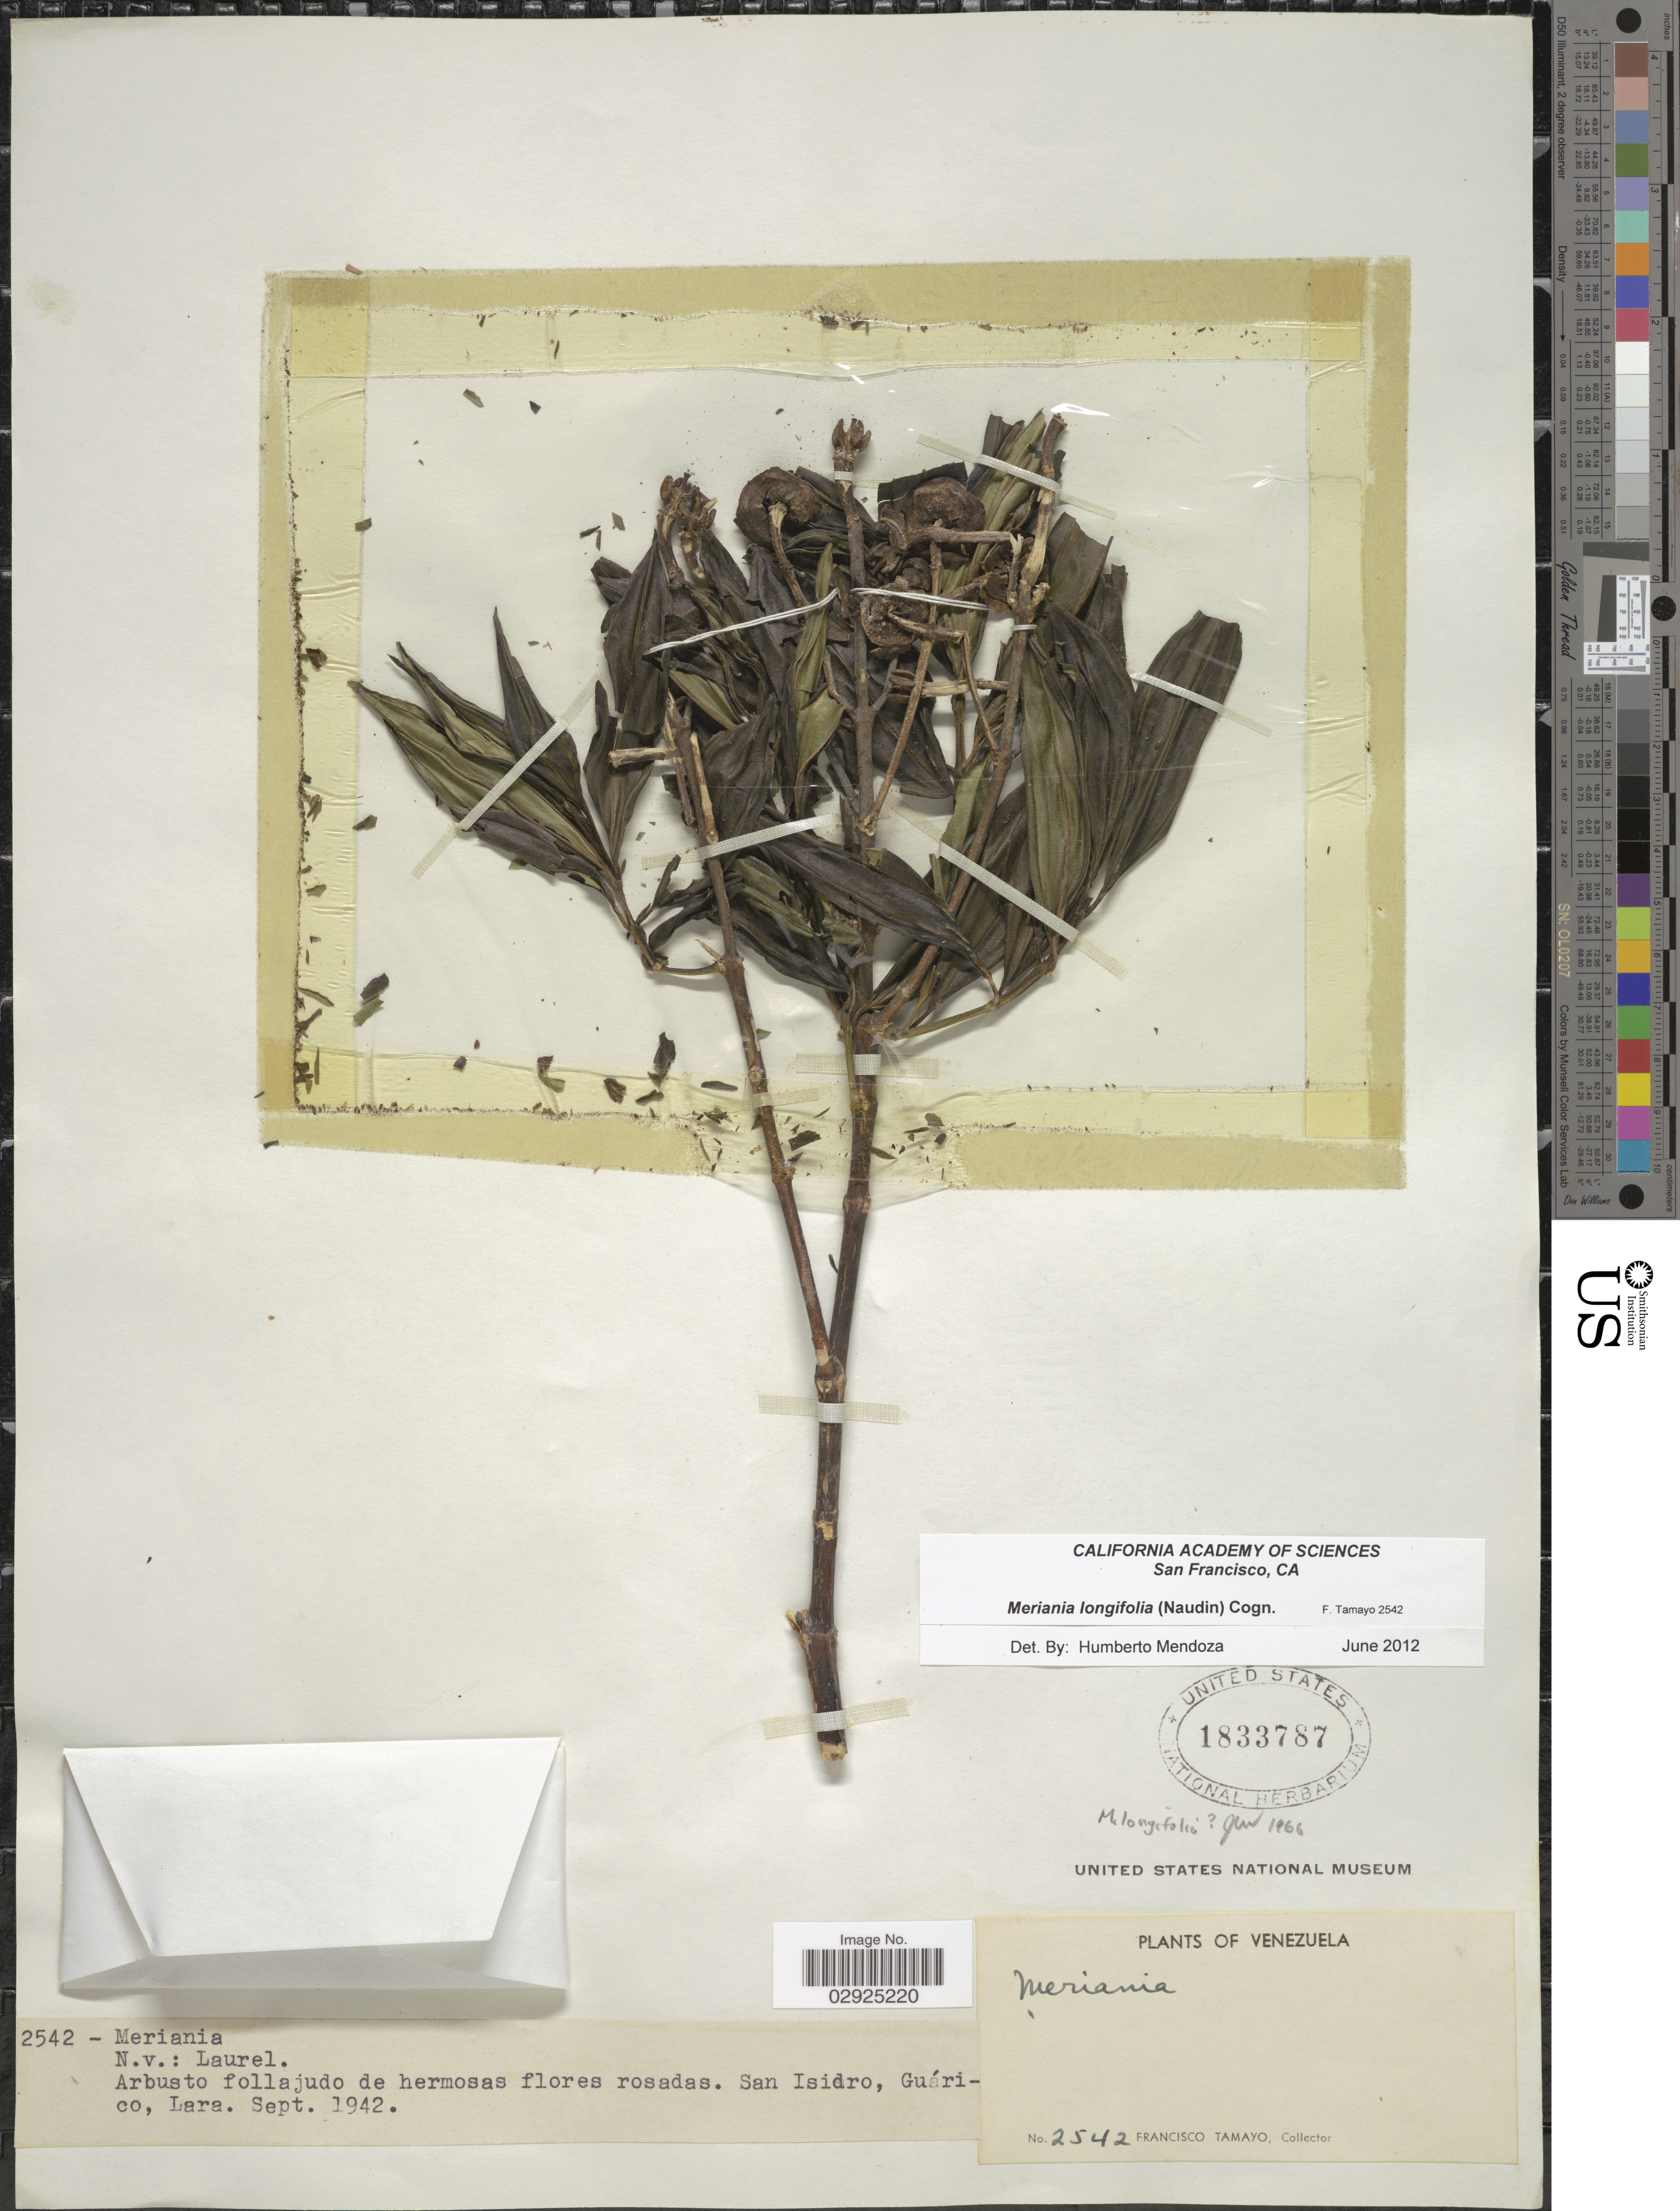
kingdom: Plantae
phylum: Tracheophyta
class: Magnoliopsida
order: Myrtales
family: Melastomataceae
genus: Meriania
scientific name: Meriania longifolia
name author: (Naudin) Cogn.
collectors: F. Tamayo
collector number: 2542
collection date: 1942-09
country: Venezuela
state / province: Lara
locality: San Isidro, Guárico.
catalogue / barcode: US 1833787